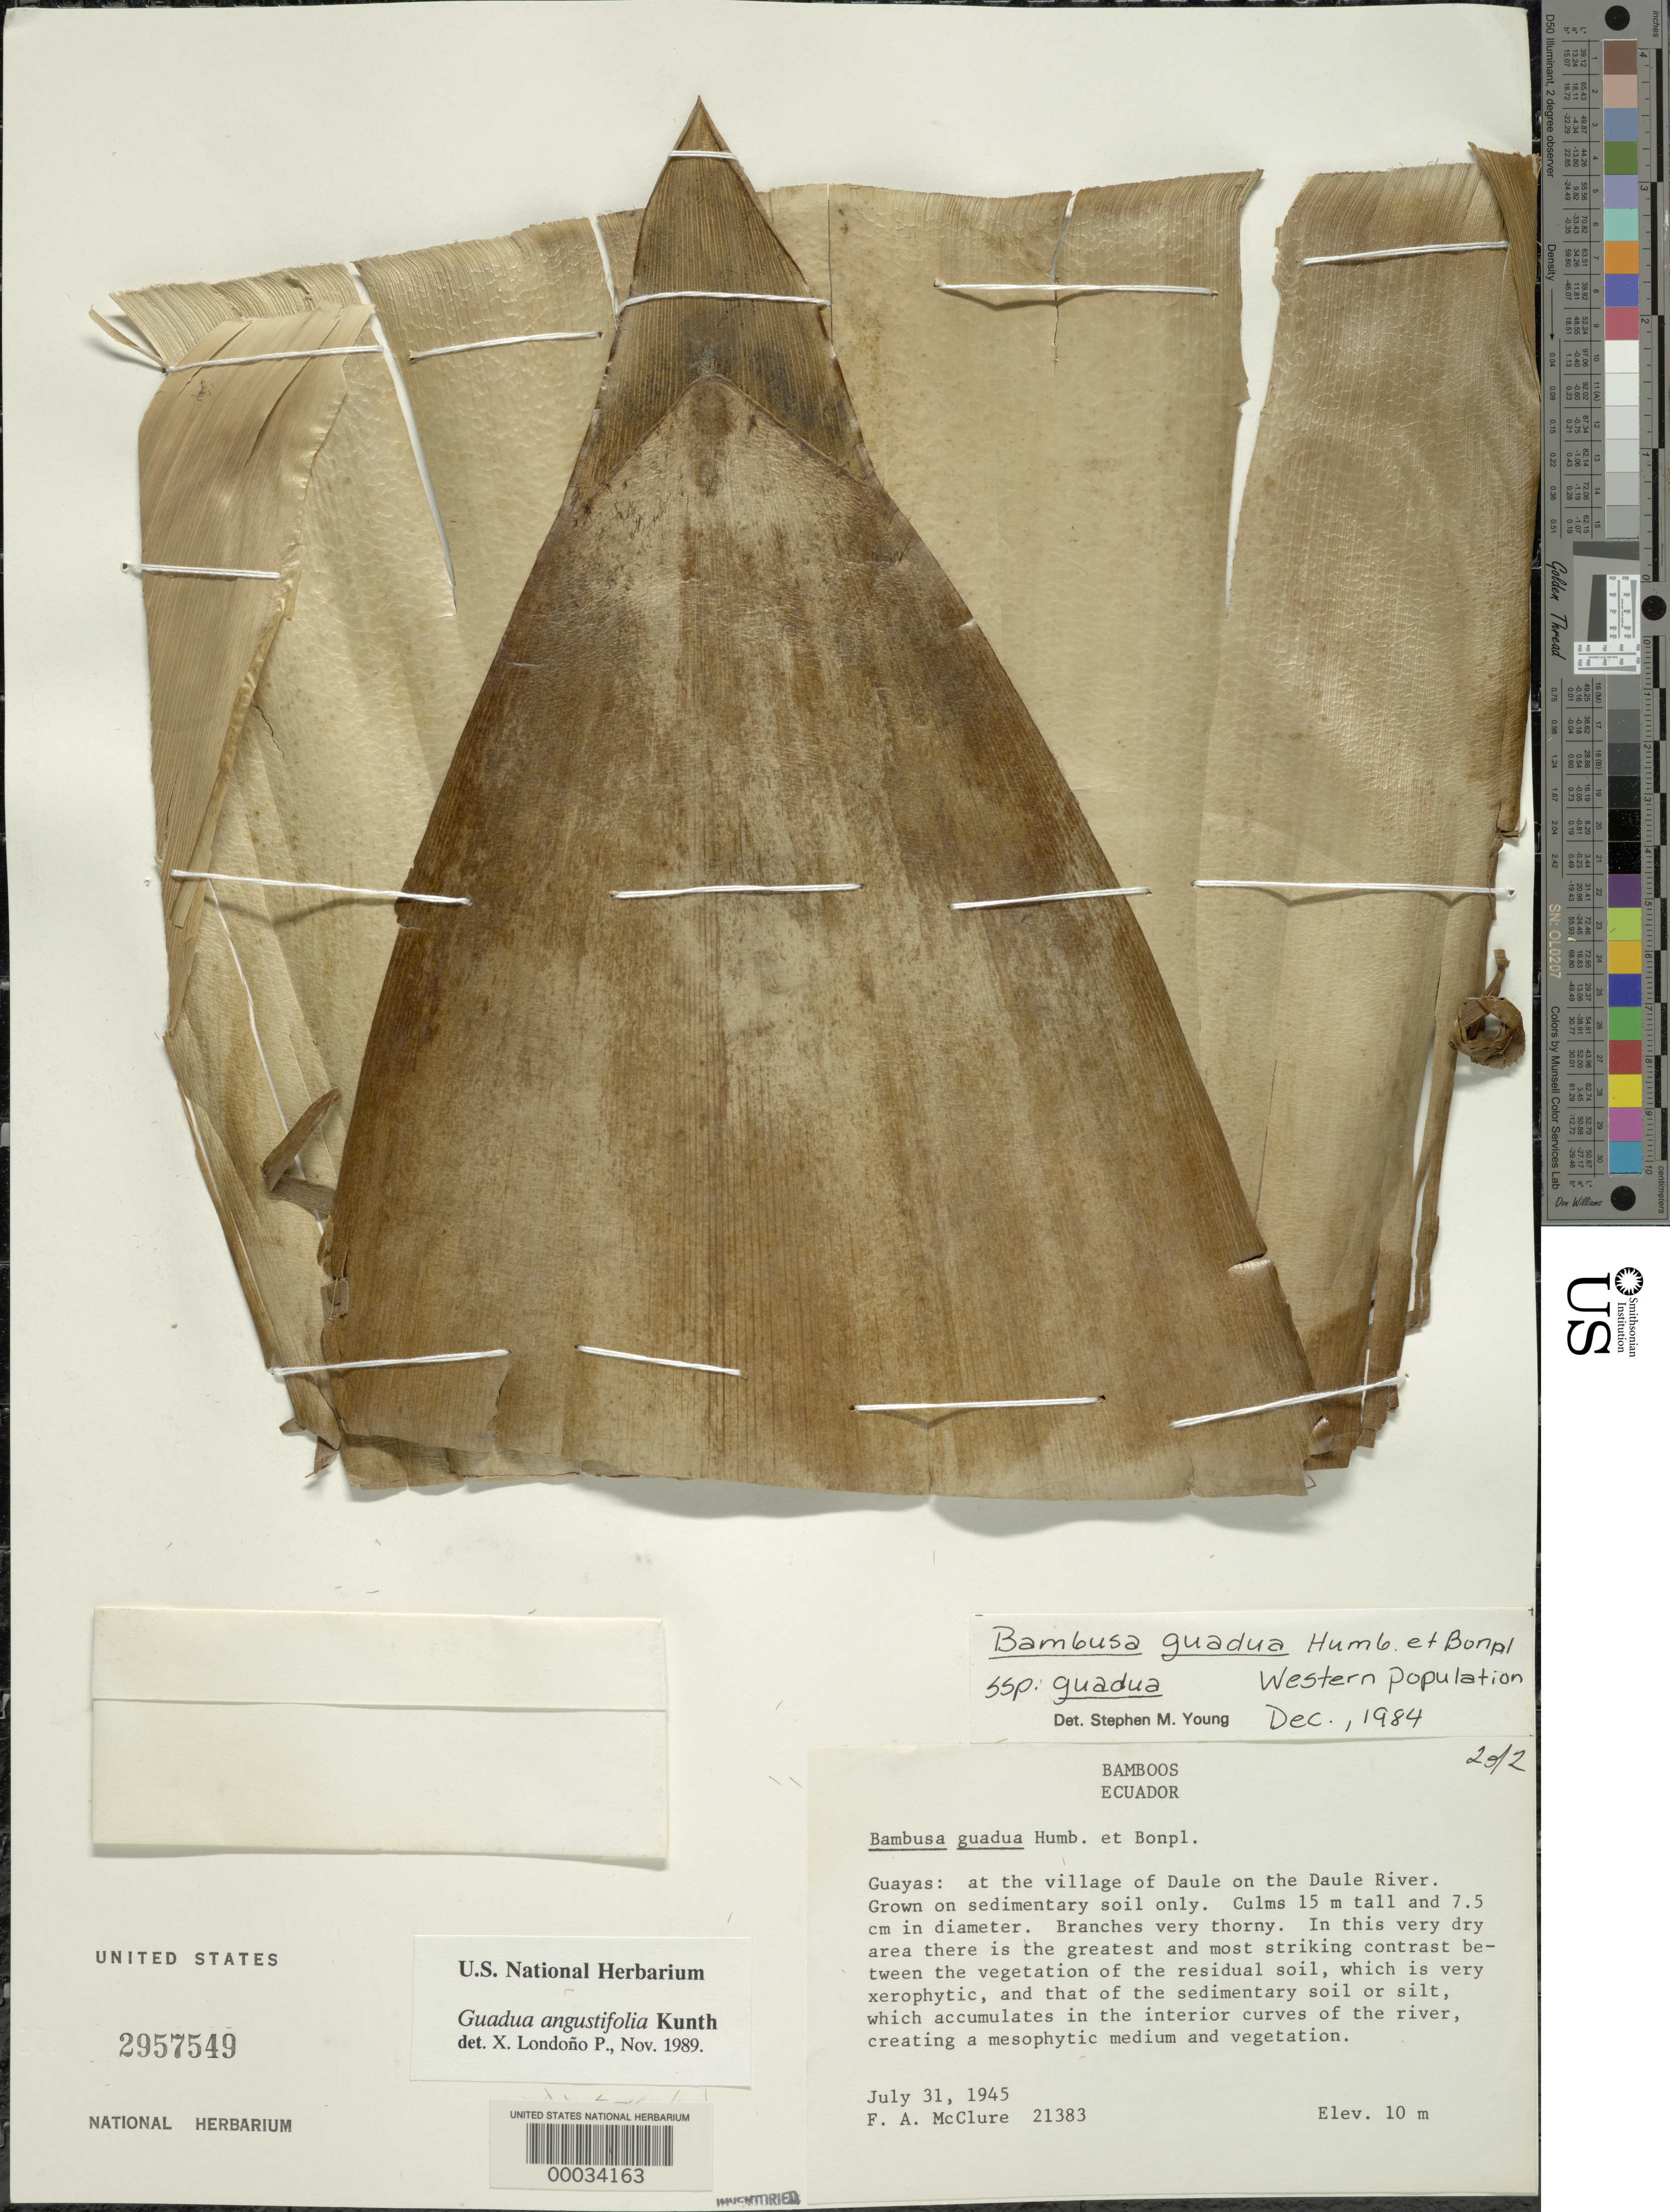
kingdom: Plantae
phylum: Tracheophyta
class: Liliopsida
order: Poales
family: Poaceae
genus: Guadua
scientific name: Guadua angustifolia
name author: Kunth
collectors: F. A. McClure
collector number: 21383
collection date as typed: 31 Jul 1945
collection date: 1945-07-31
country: Ecuador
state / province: Guayas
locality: Daule, Daule River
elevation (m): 10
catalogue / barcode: US 2957549